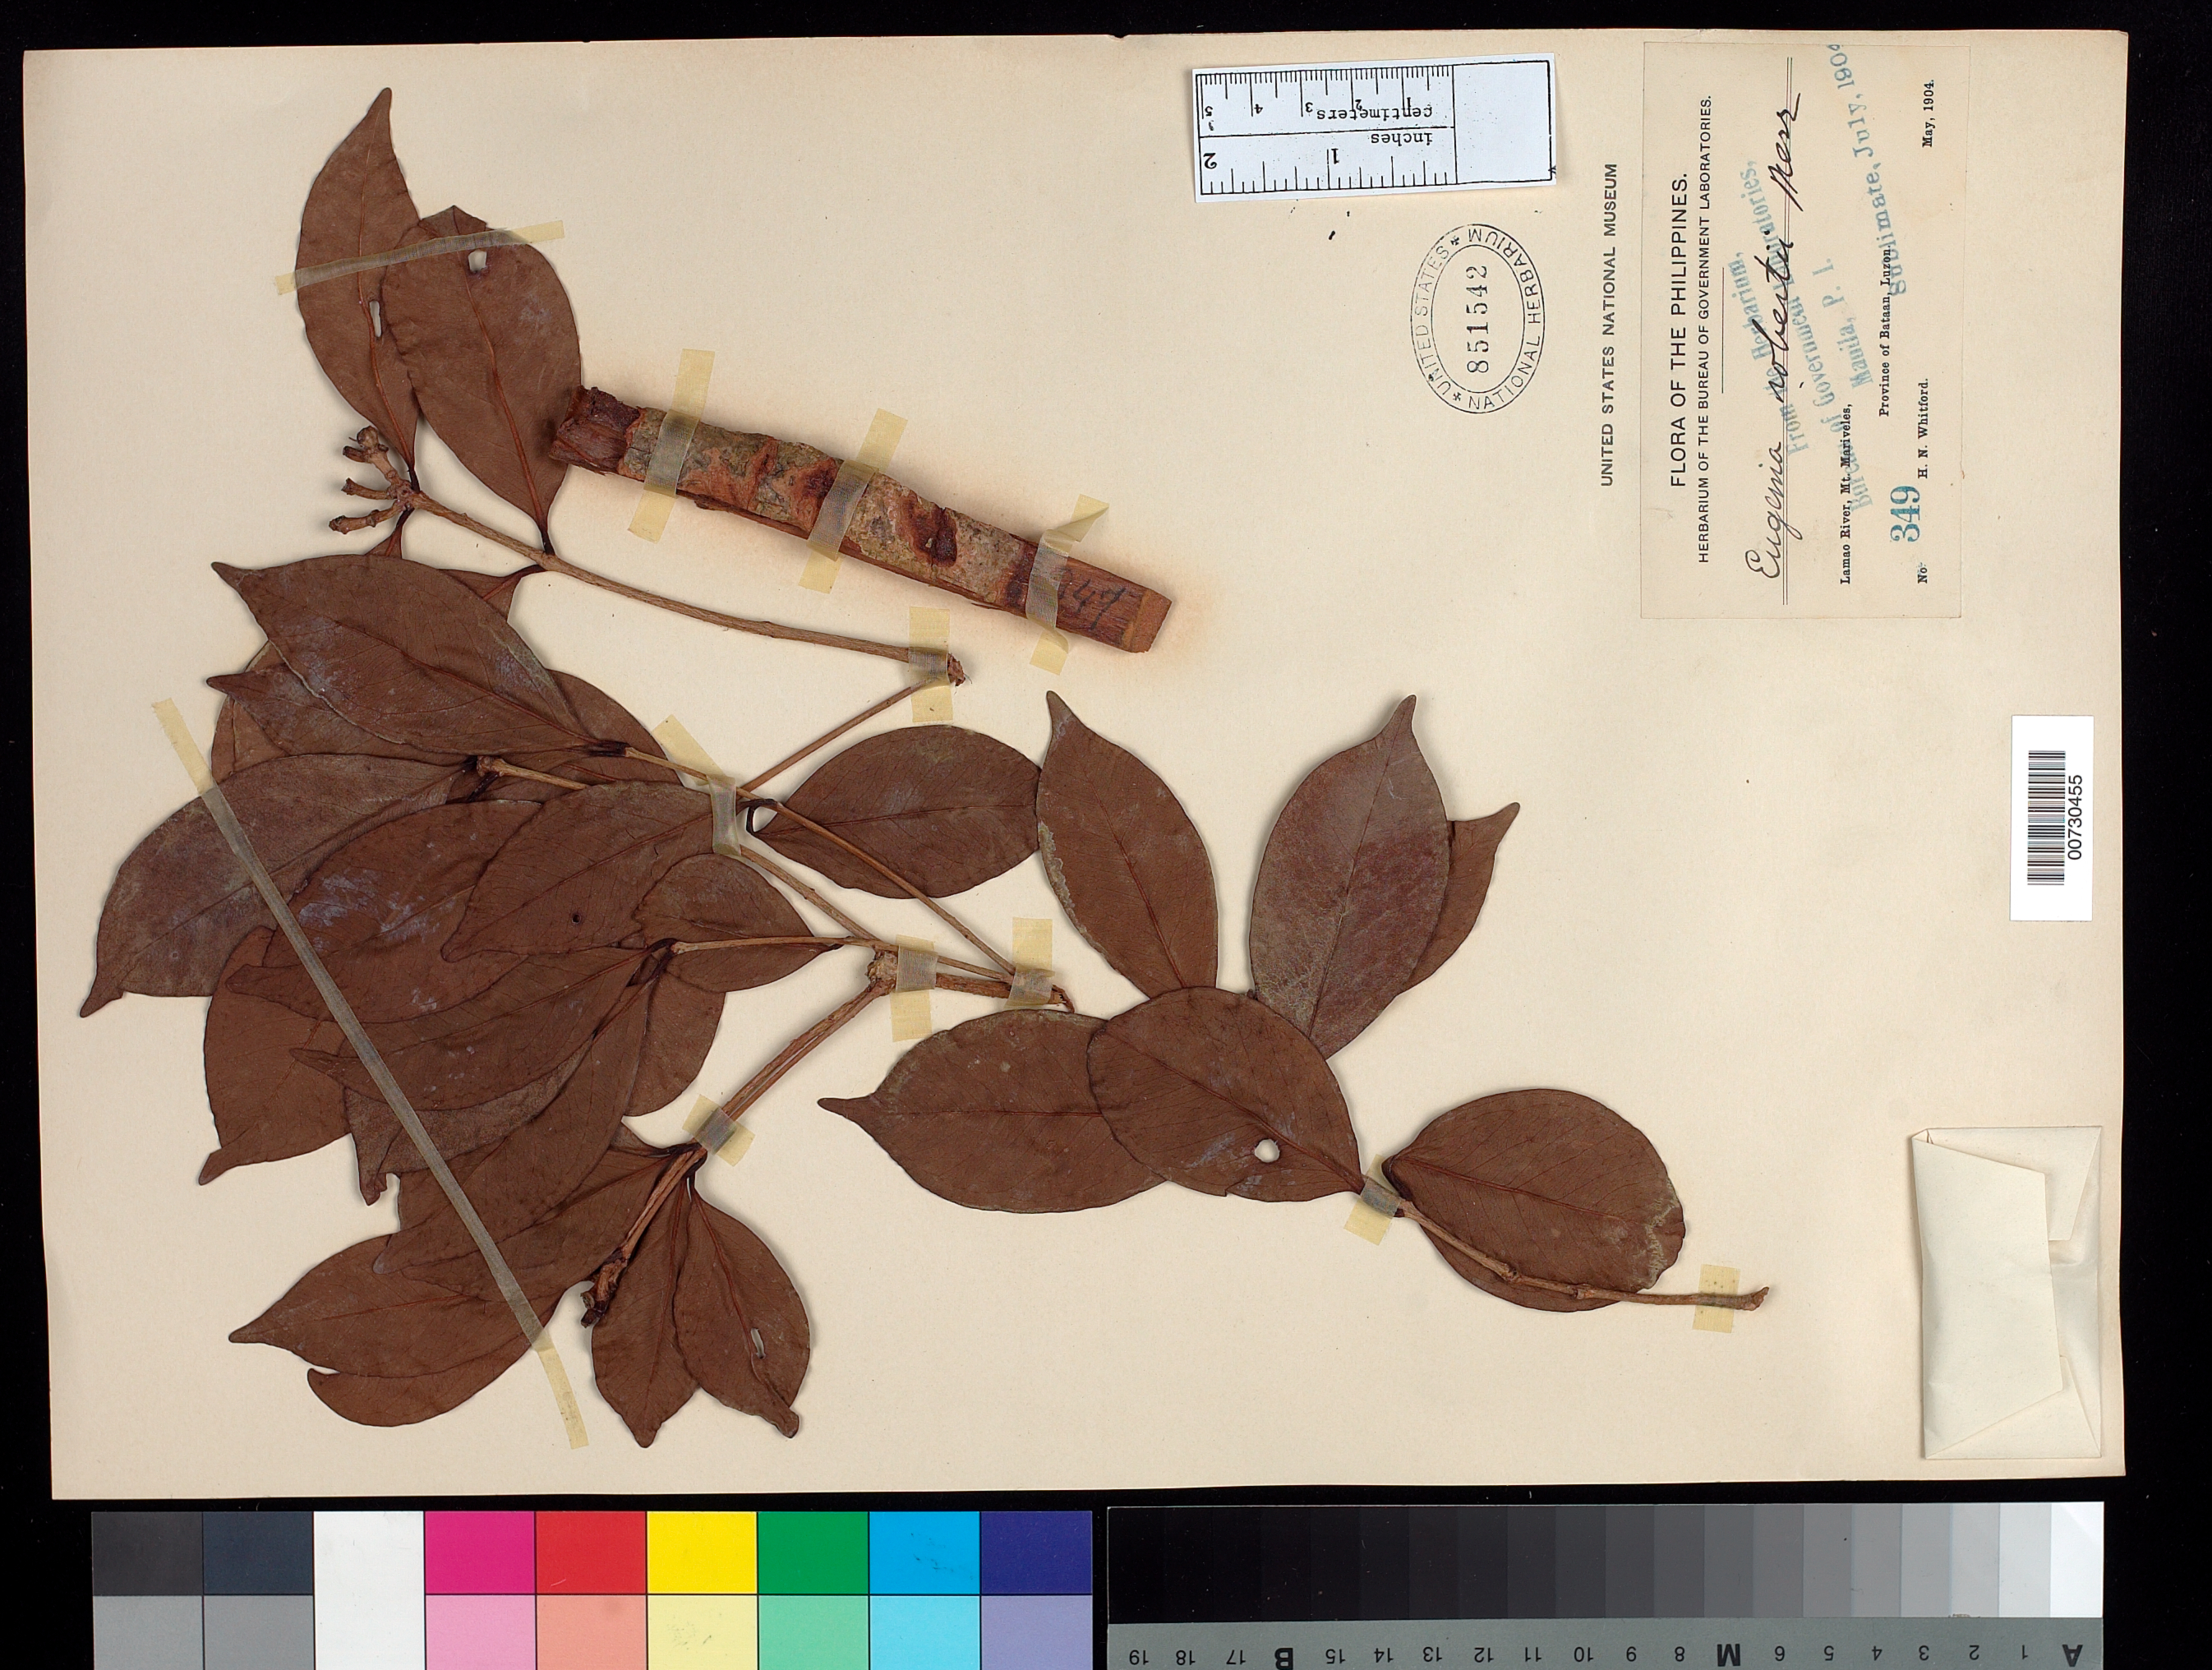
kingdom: Plantae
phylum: Tracheophyta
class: Magnoliopsida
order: Myrtales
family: Myrtaceae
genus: Syzygium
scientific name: Syzygium robertii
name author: (Merr.) Merr.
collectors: H. N. Whitford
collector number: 349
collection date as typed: May 1904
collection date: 1904-05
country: Philippines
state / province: Central Luzon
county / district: Bataan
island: Luzon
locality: Lamao River, Mt. Mariveles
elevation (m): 1000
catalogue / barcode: US 851542